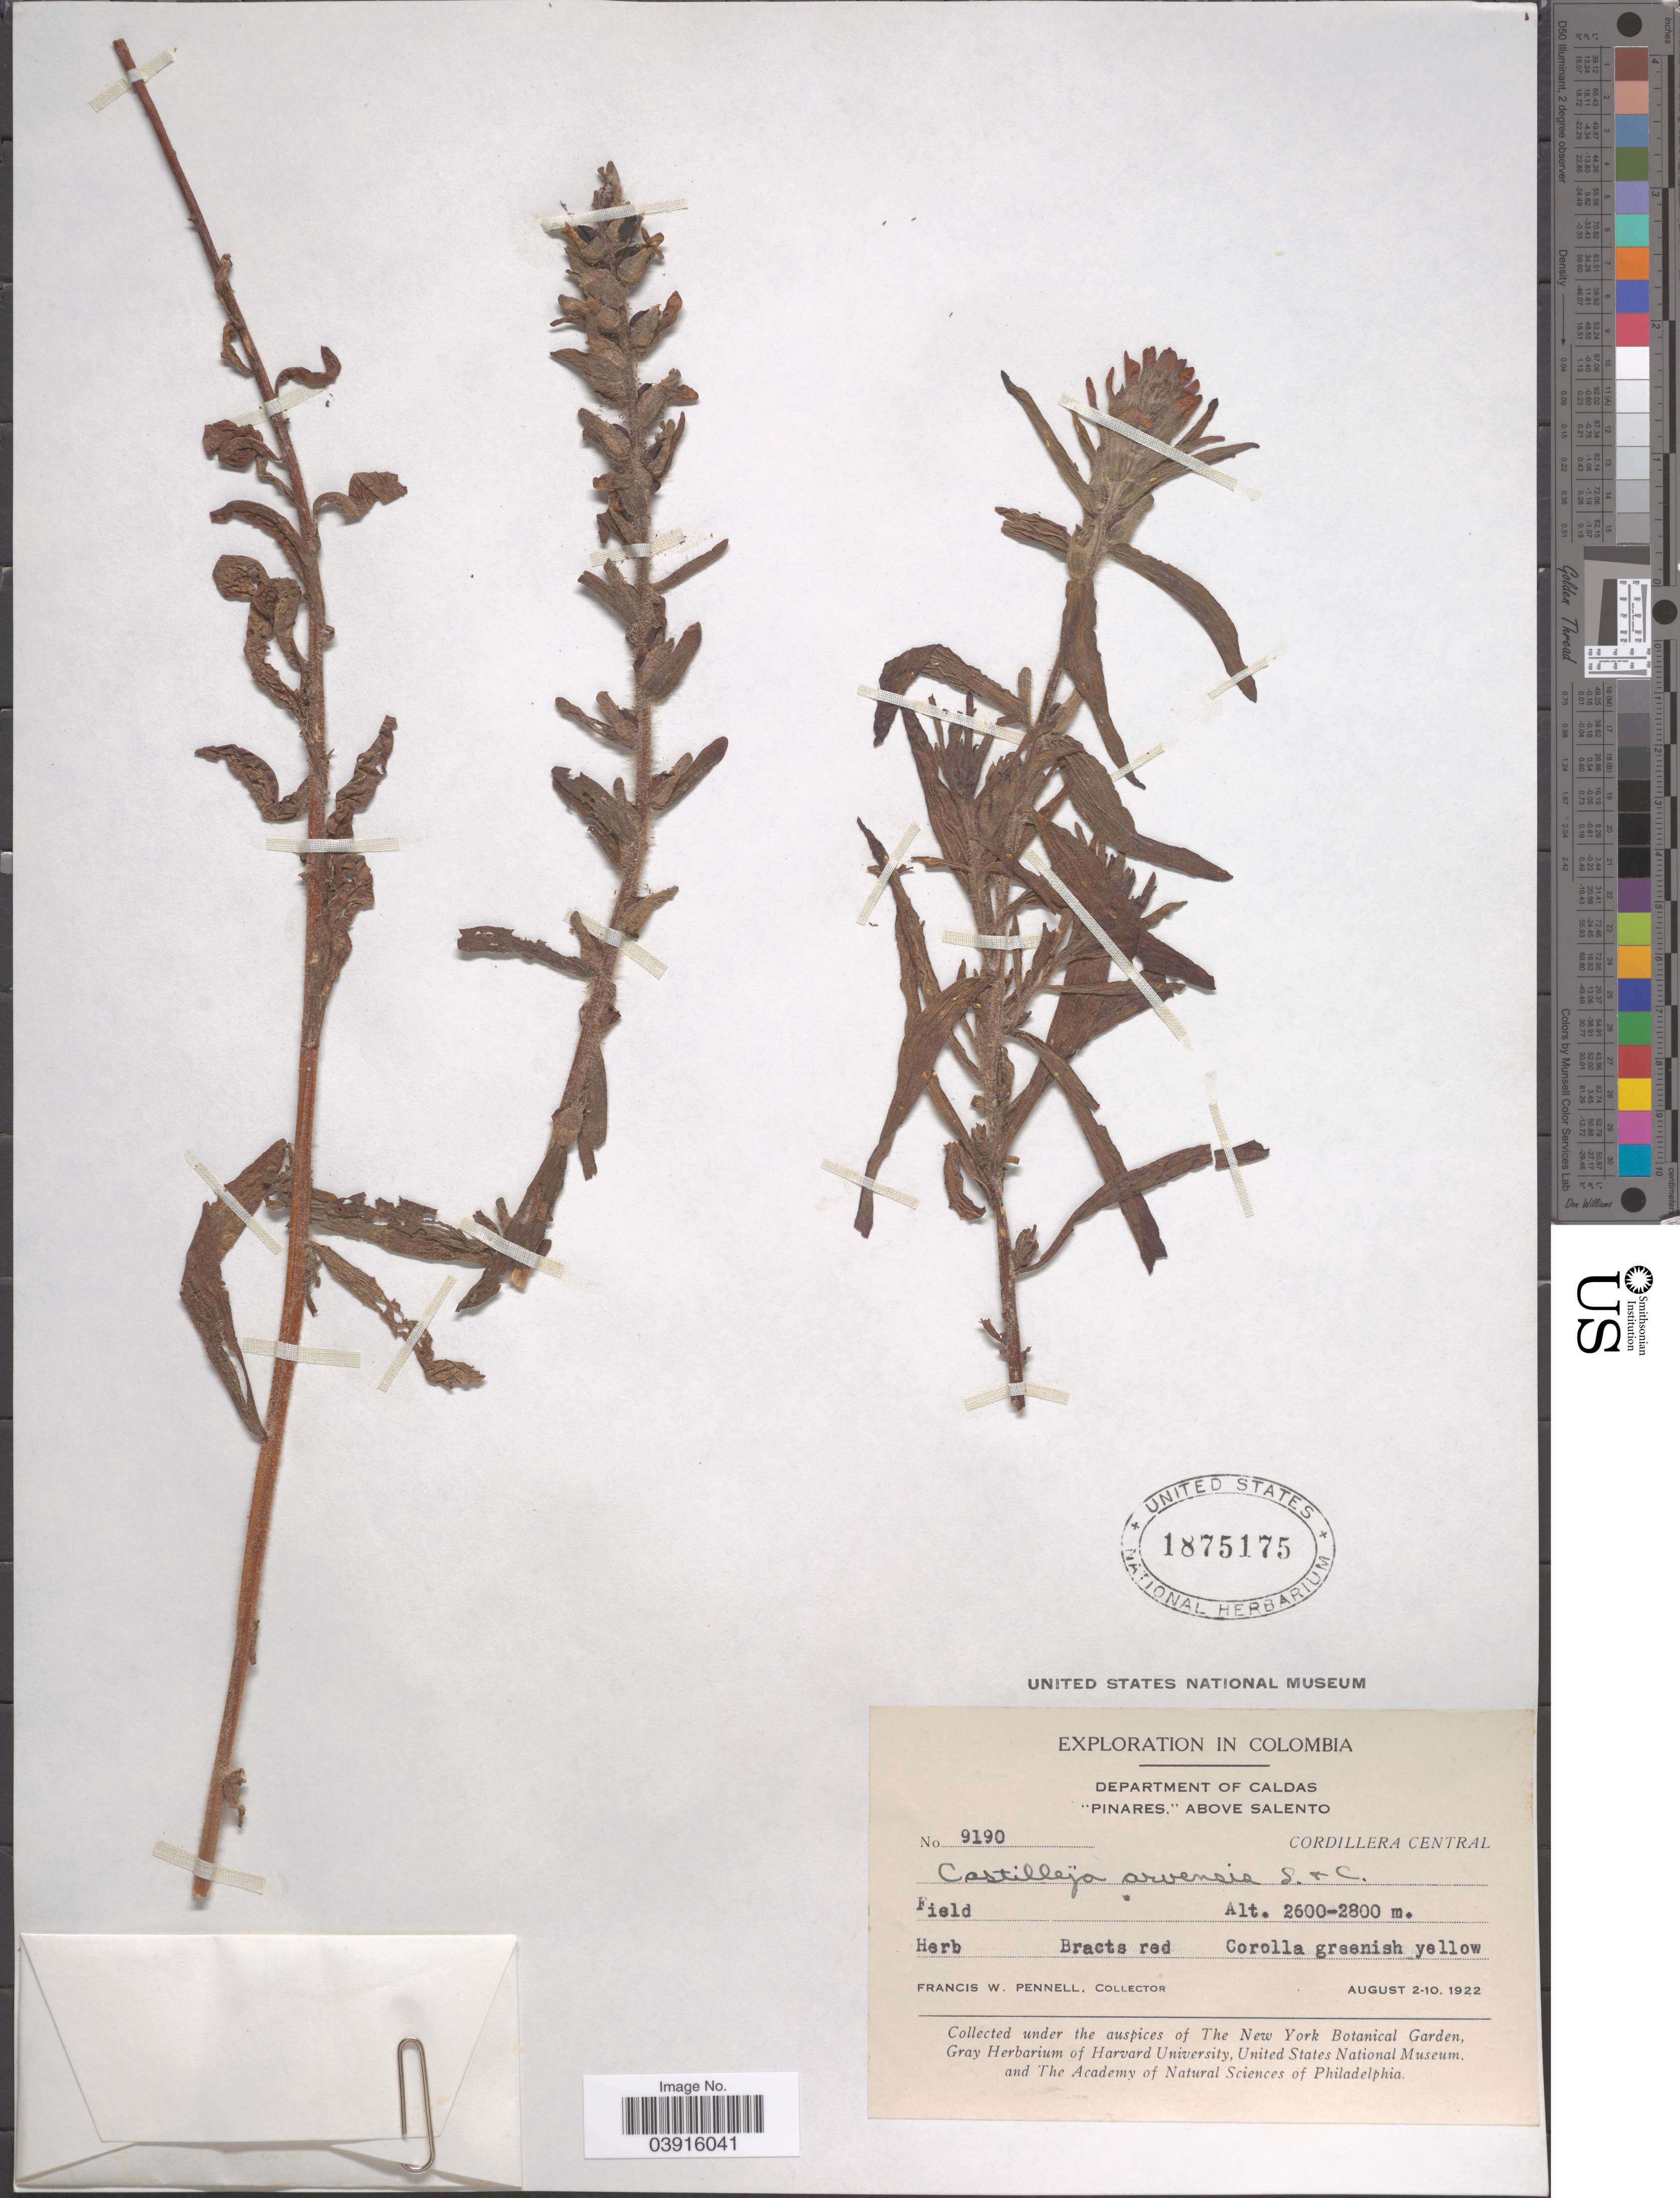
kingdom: Plantae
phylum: Tracheophyta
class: Magnoliopsida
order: Lamiales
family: Orobanchaceae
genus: Castilleja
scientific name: Castilleja arvensis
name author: Schltdl. & Cham.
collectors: F. W. Pennell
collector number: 9190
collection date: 1922-08-02/1922-08-10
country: Colombia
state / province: Caldas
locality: Department of Caldas. "Pinares," above Salento. Cordillera Occidental.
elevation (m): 2600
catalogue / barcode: US 1875175